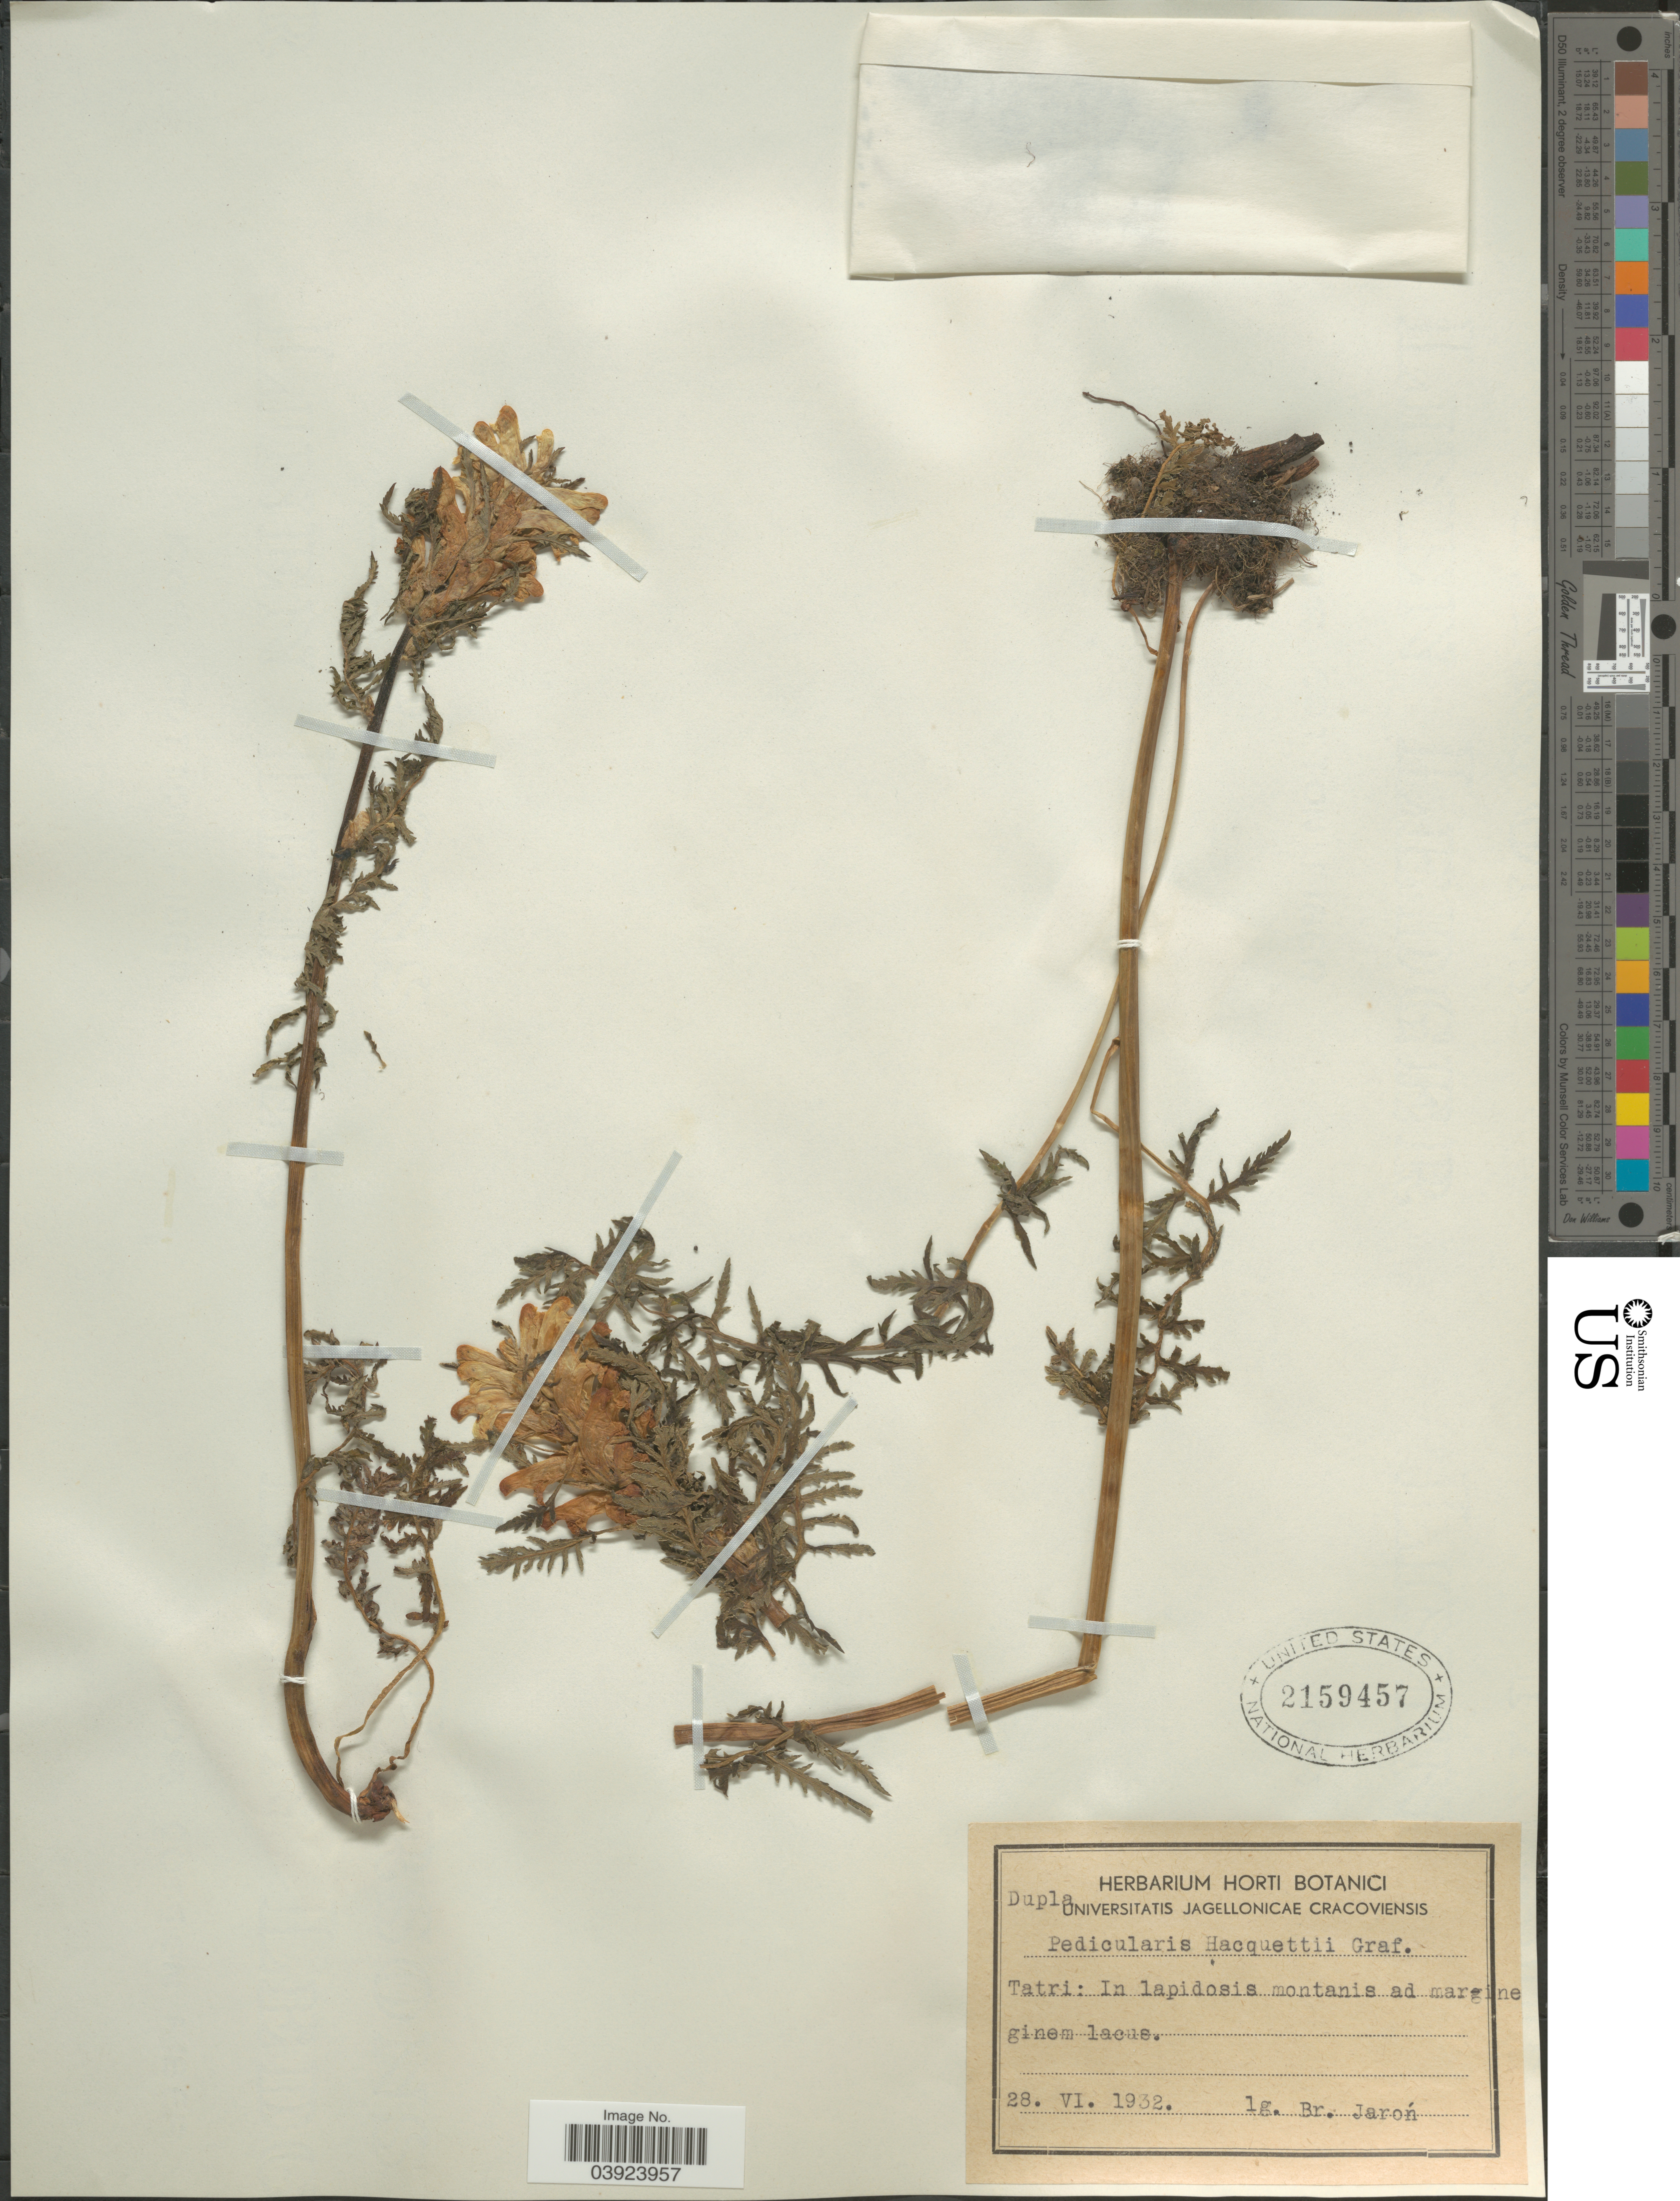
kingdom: Plantae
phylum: Tracheophyta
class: Magnoliopsida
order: Lamiales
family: Orobanchaceae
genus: Pedicularis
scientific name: Pedicularis hacquetii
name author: Graf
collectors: B. Jaron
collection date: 1932-06-28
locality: Tatri: In lapidosis montanis ad margine ginem lacus.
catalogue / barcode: US 2159457